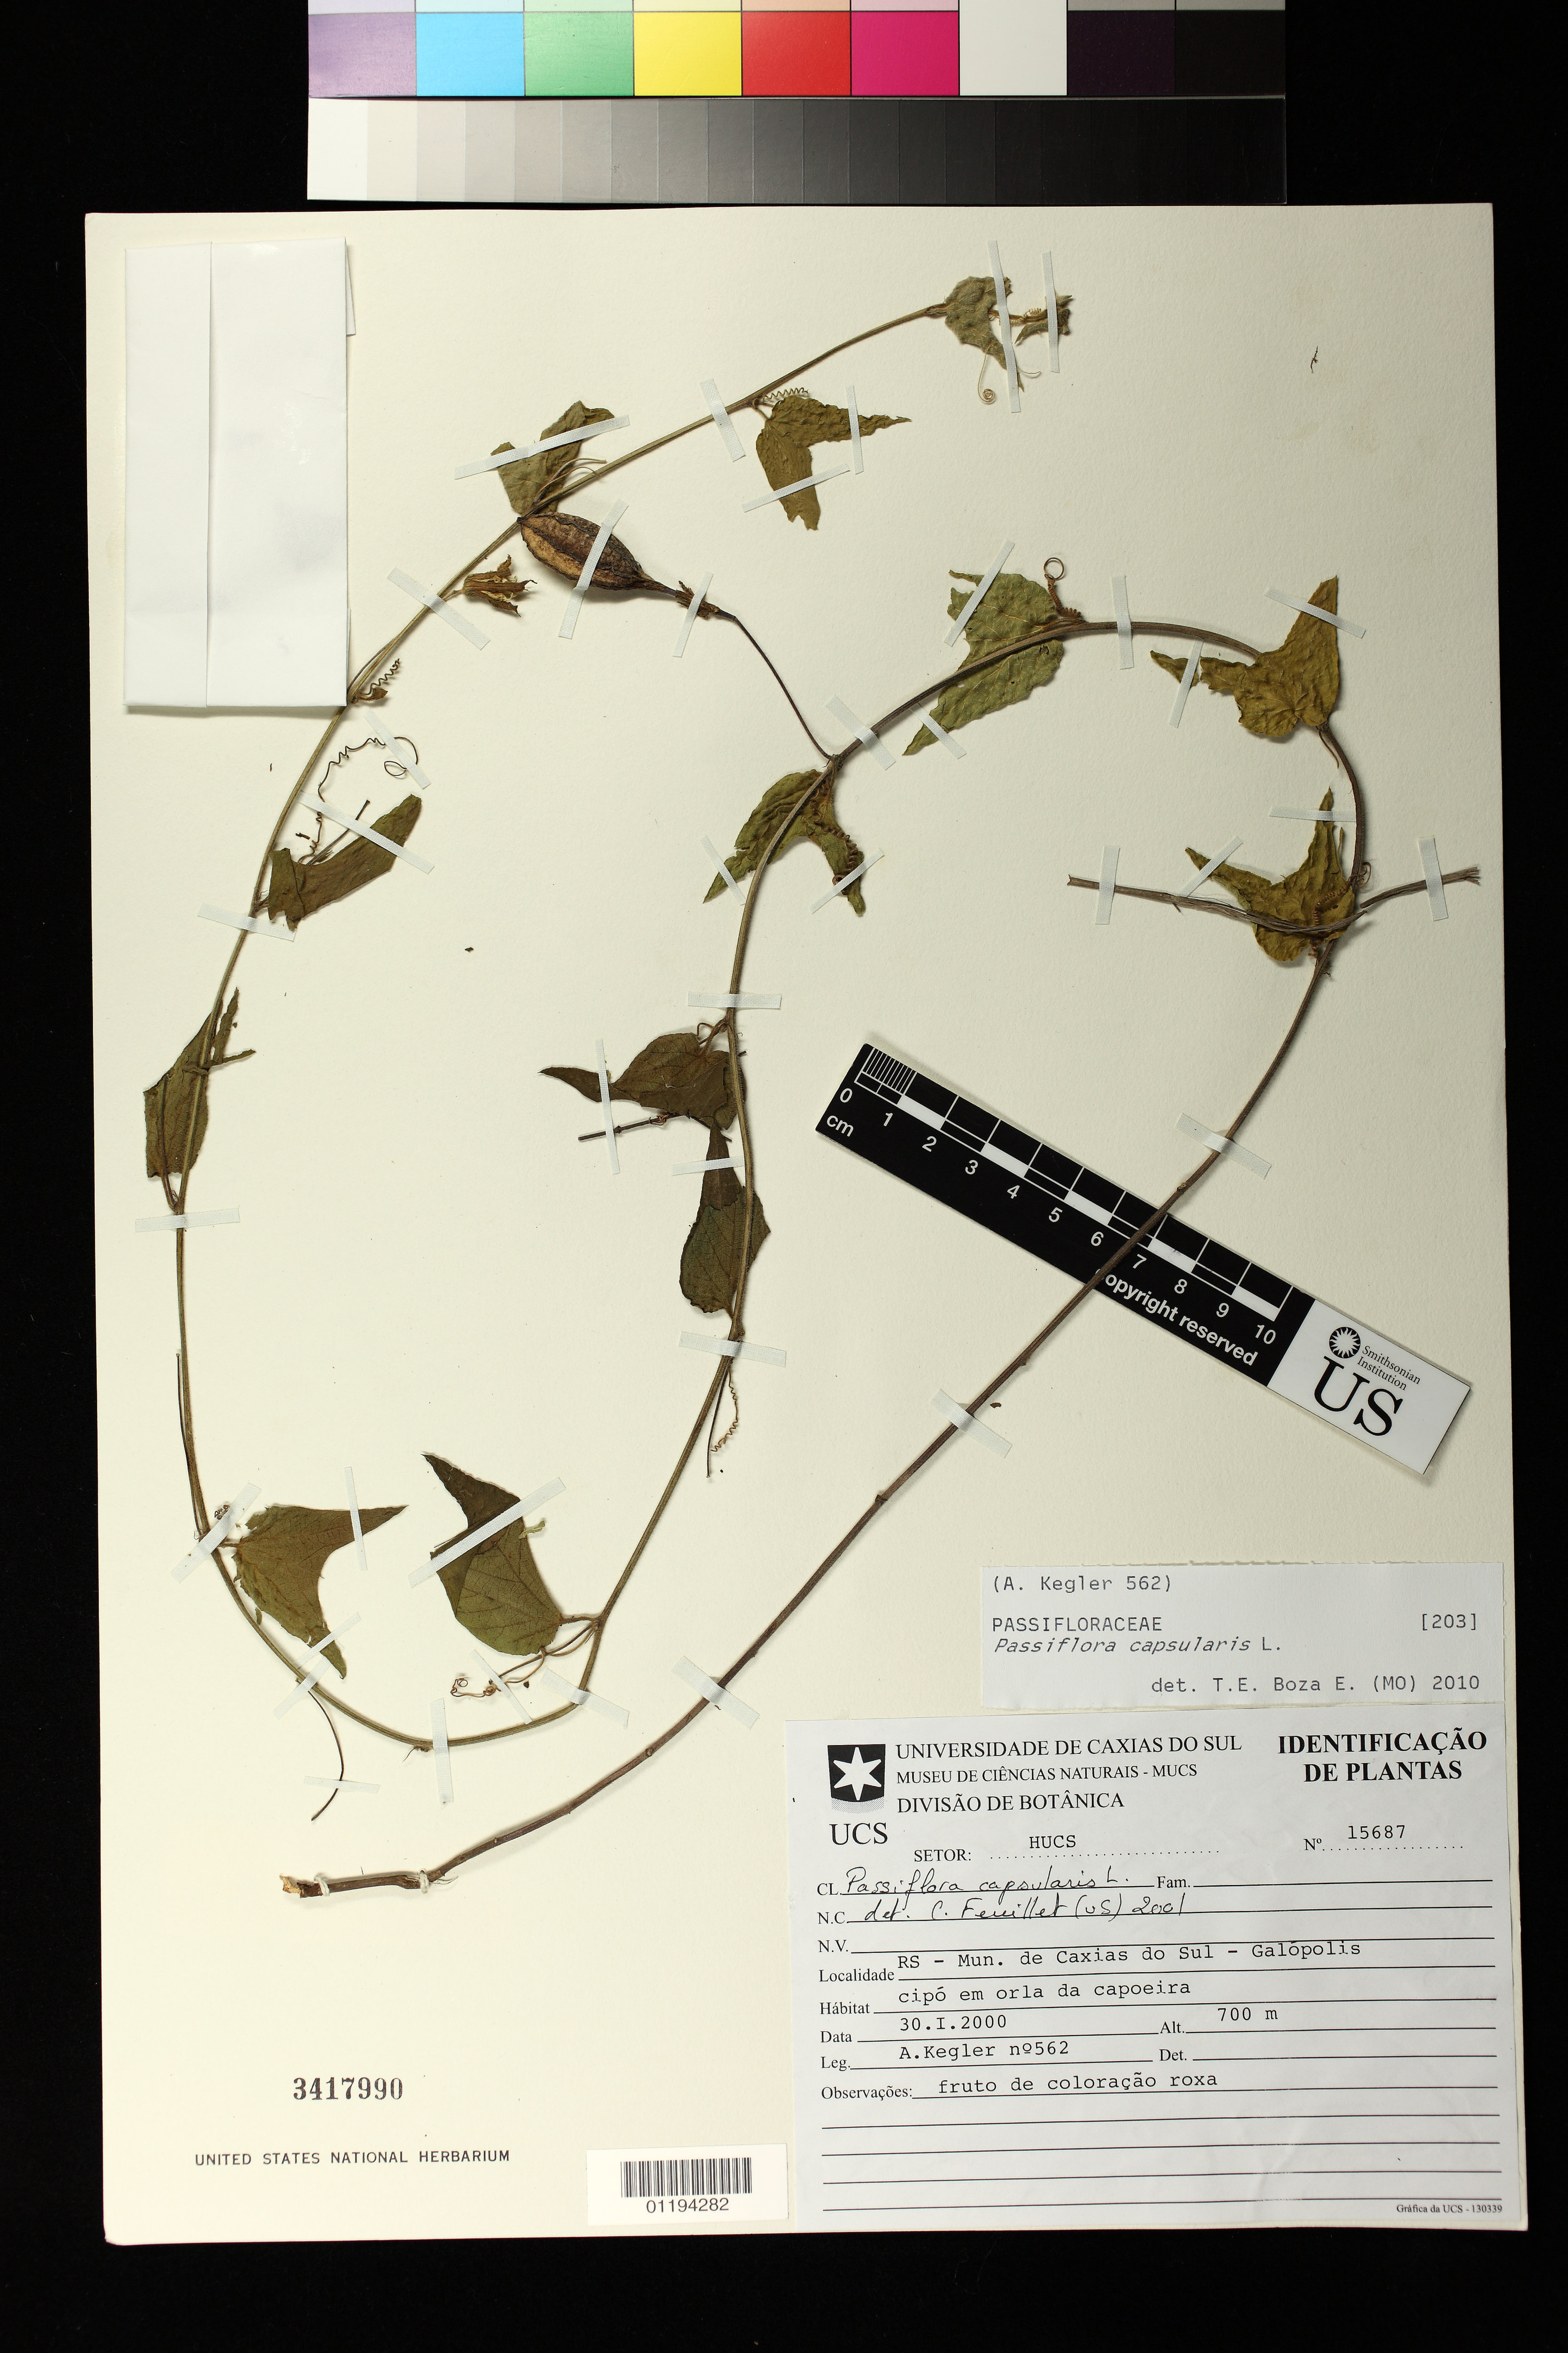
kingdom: Plantae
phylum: Tracheophyta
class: Magnoliopsida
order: Malpighiales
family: Passifloraceae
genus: Passiflora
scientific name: Passiflora capsularis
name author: L.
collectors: A. Kegler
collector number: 15687 / 562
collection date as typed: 30 Jan 2000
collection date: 2000-01-30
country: Brazil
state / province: Rio Grande do Sul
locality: Mun. de Caxias do Sul - Galopolis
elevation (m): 700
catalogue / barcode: US 3417990